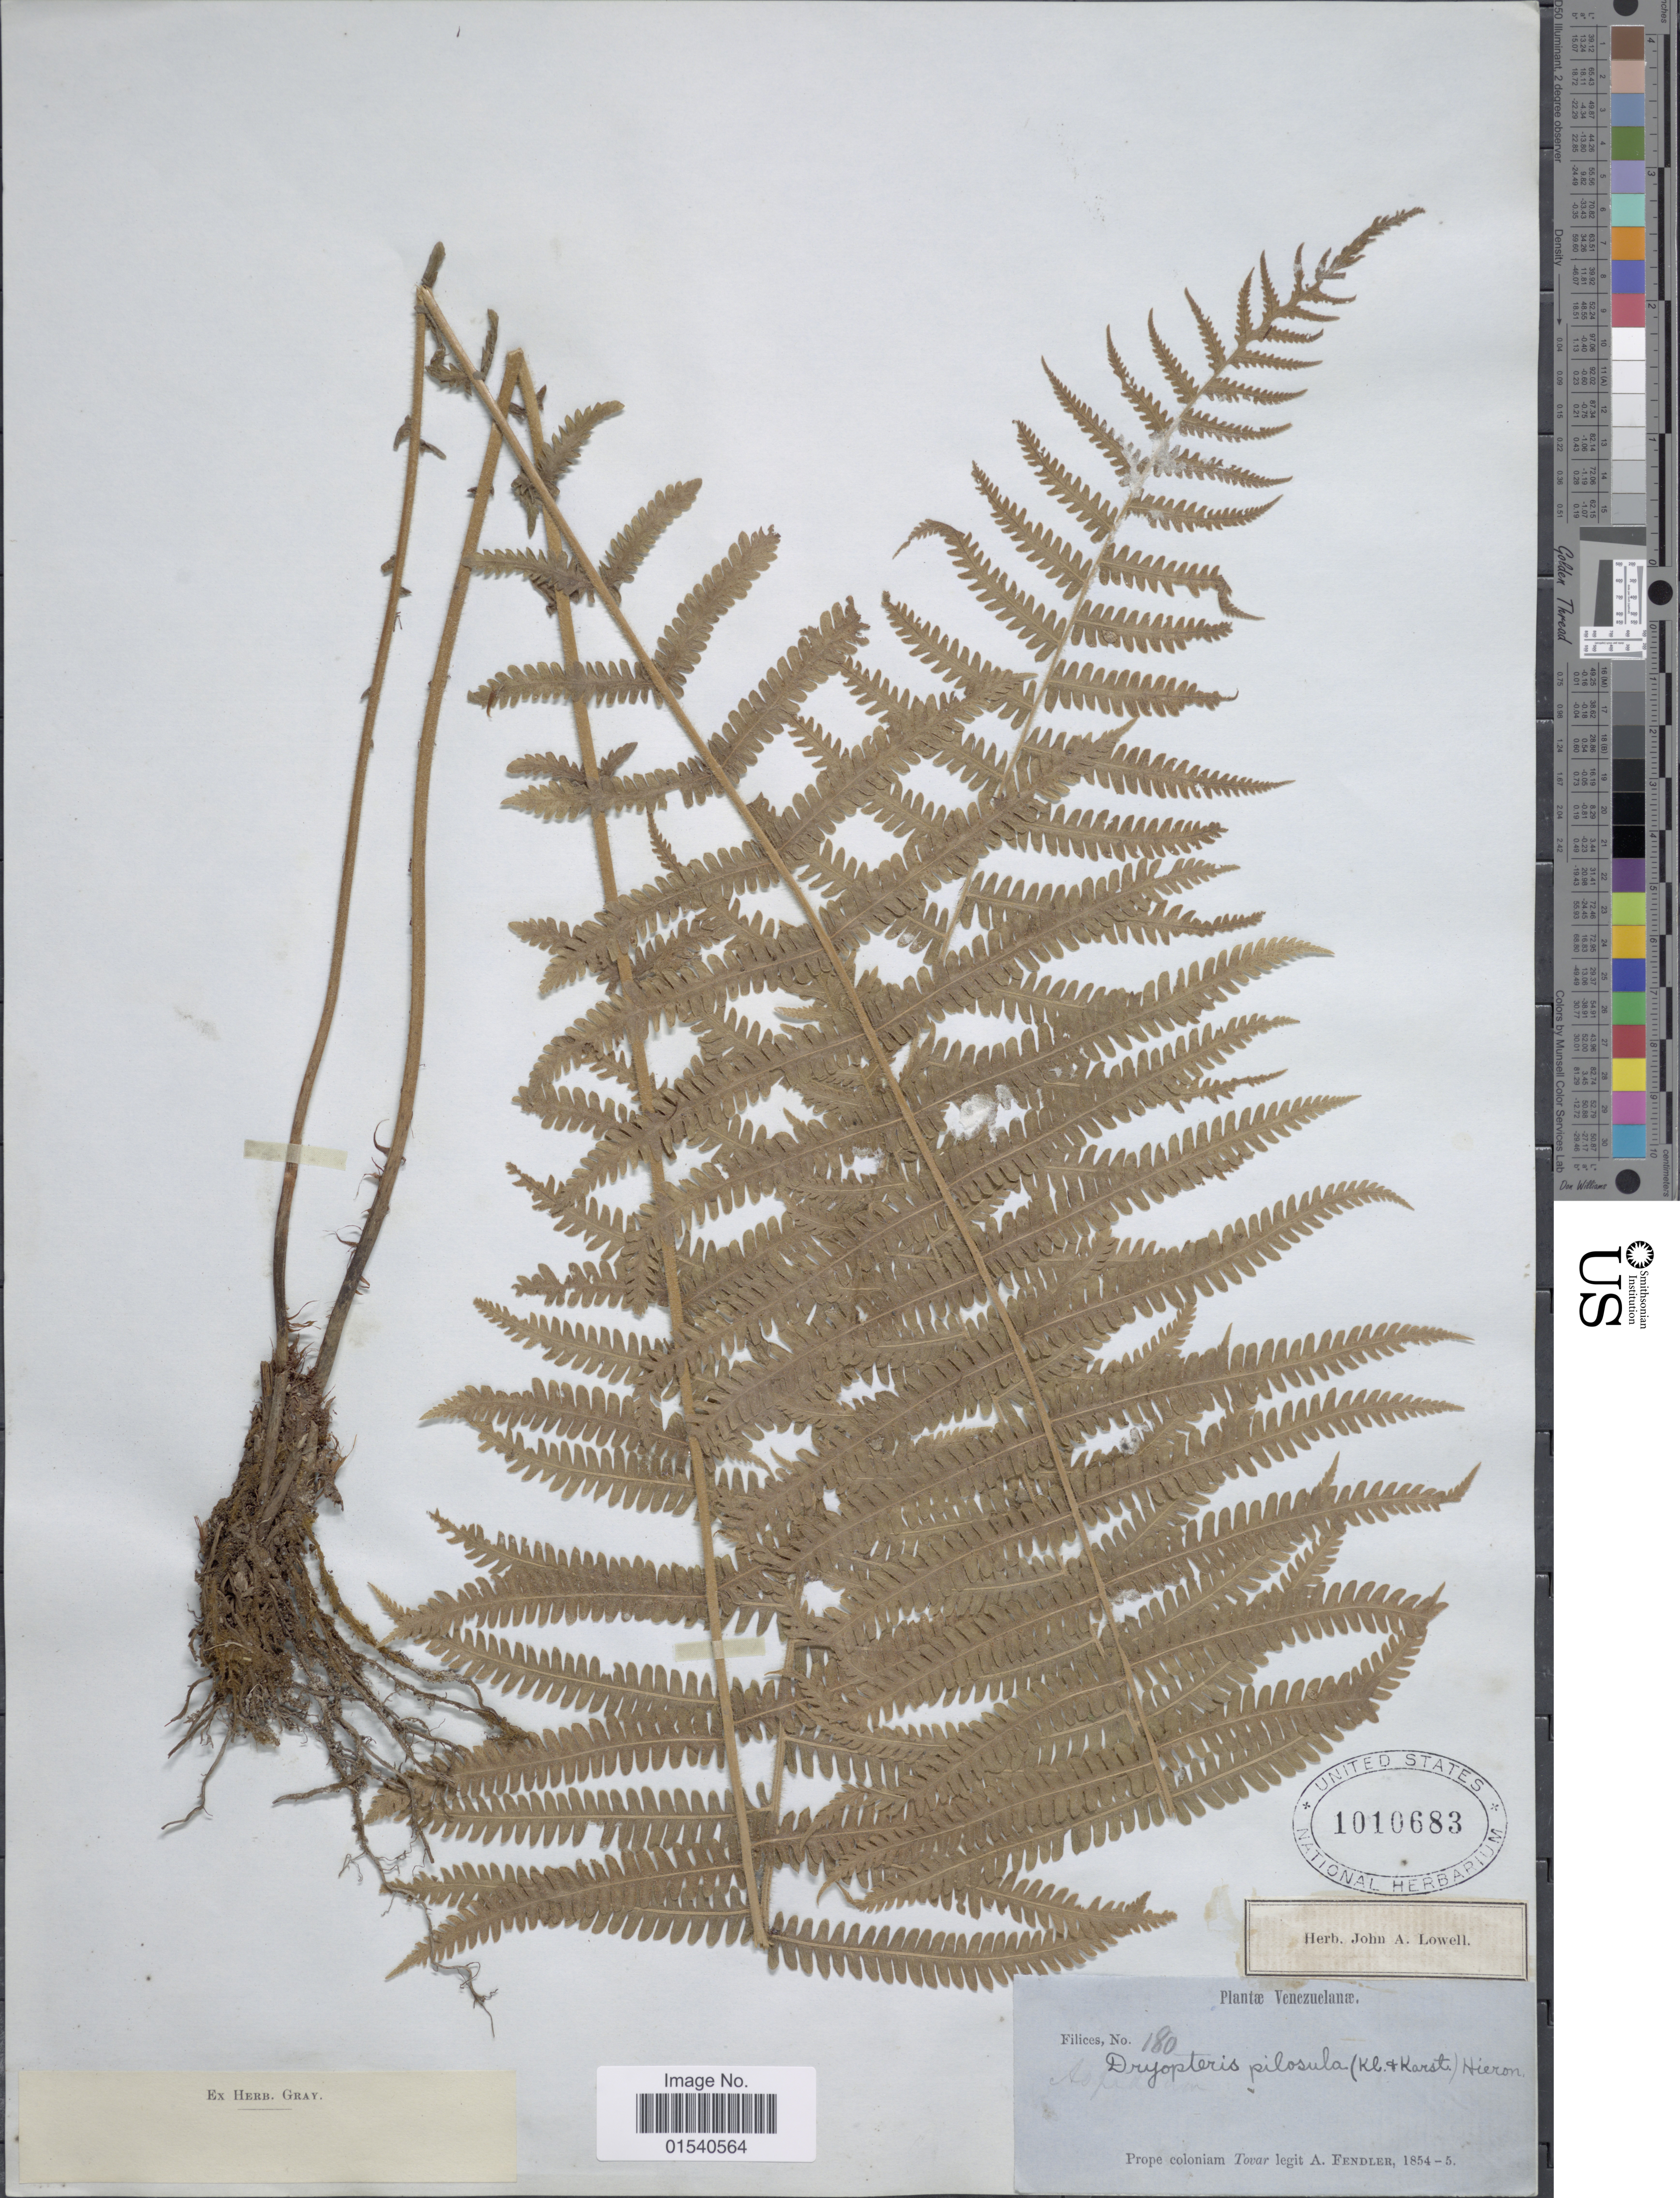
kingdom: Plantae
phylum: Tracheophyta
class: Polypodiopsida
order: Polypodiales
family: Thelypteridaceae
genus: Amauropelta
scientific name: Amauropelta pilosula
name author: (Klotzsch & H. Karst.) Á. Löve & D. Löve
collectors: A. Fendler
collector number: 180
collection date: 1854/1855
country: Venezuela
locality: Prope coloniam Tovar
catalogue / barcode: US 1010683